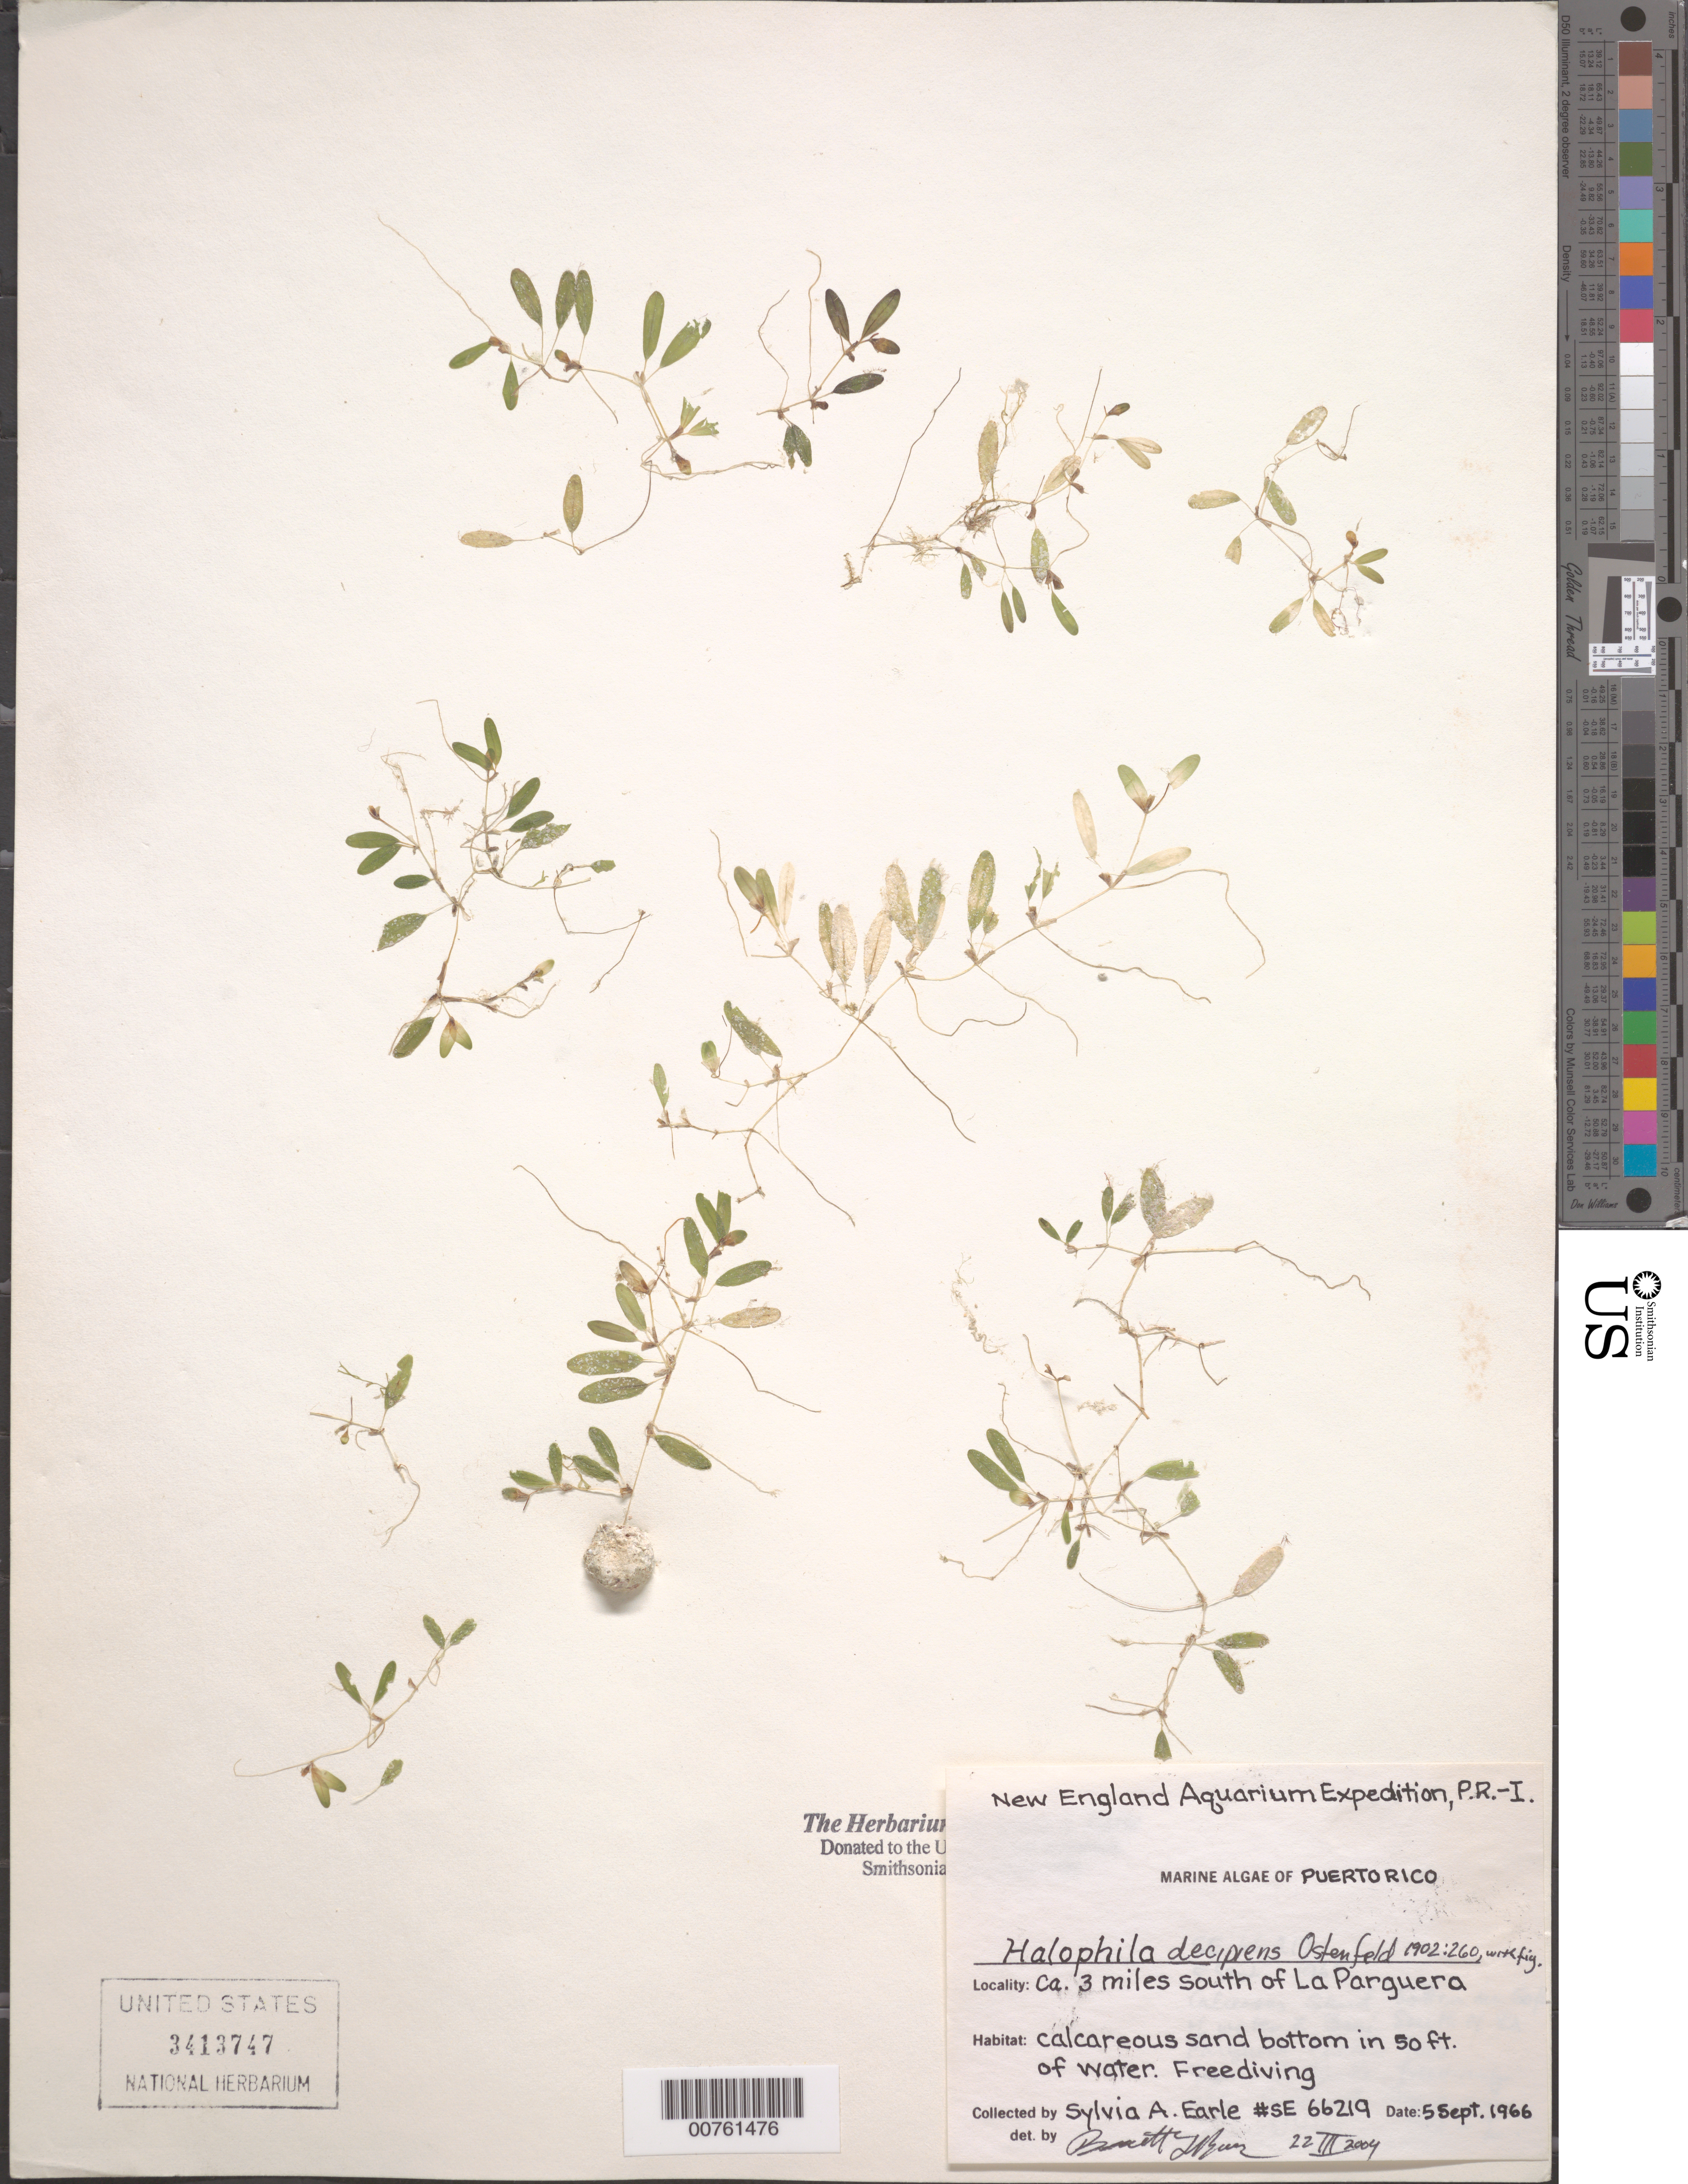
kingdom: Plantae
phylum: Tracheophyta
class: Liliopsida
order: Alismatales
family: Hydrocharitaceae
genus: Halophila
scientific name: Halophila decipiens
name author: Ostenf.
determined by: Brooks, B. L., (BOT), Smithsonian Institution - National Museum of Natural History (UNITED STATES)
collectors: S. A. Earle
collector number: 66219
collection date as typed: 05 Sep 1966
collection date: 1966-09-05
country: Puerto Rico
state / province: Lajas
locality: Lajas: ca. 3 mi. S of La Parguera.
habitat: Calcareous sand bottom.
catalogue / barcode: US 3413747